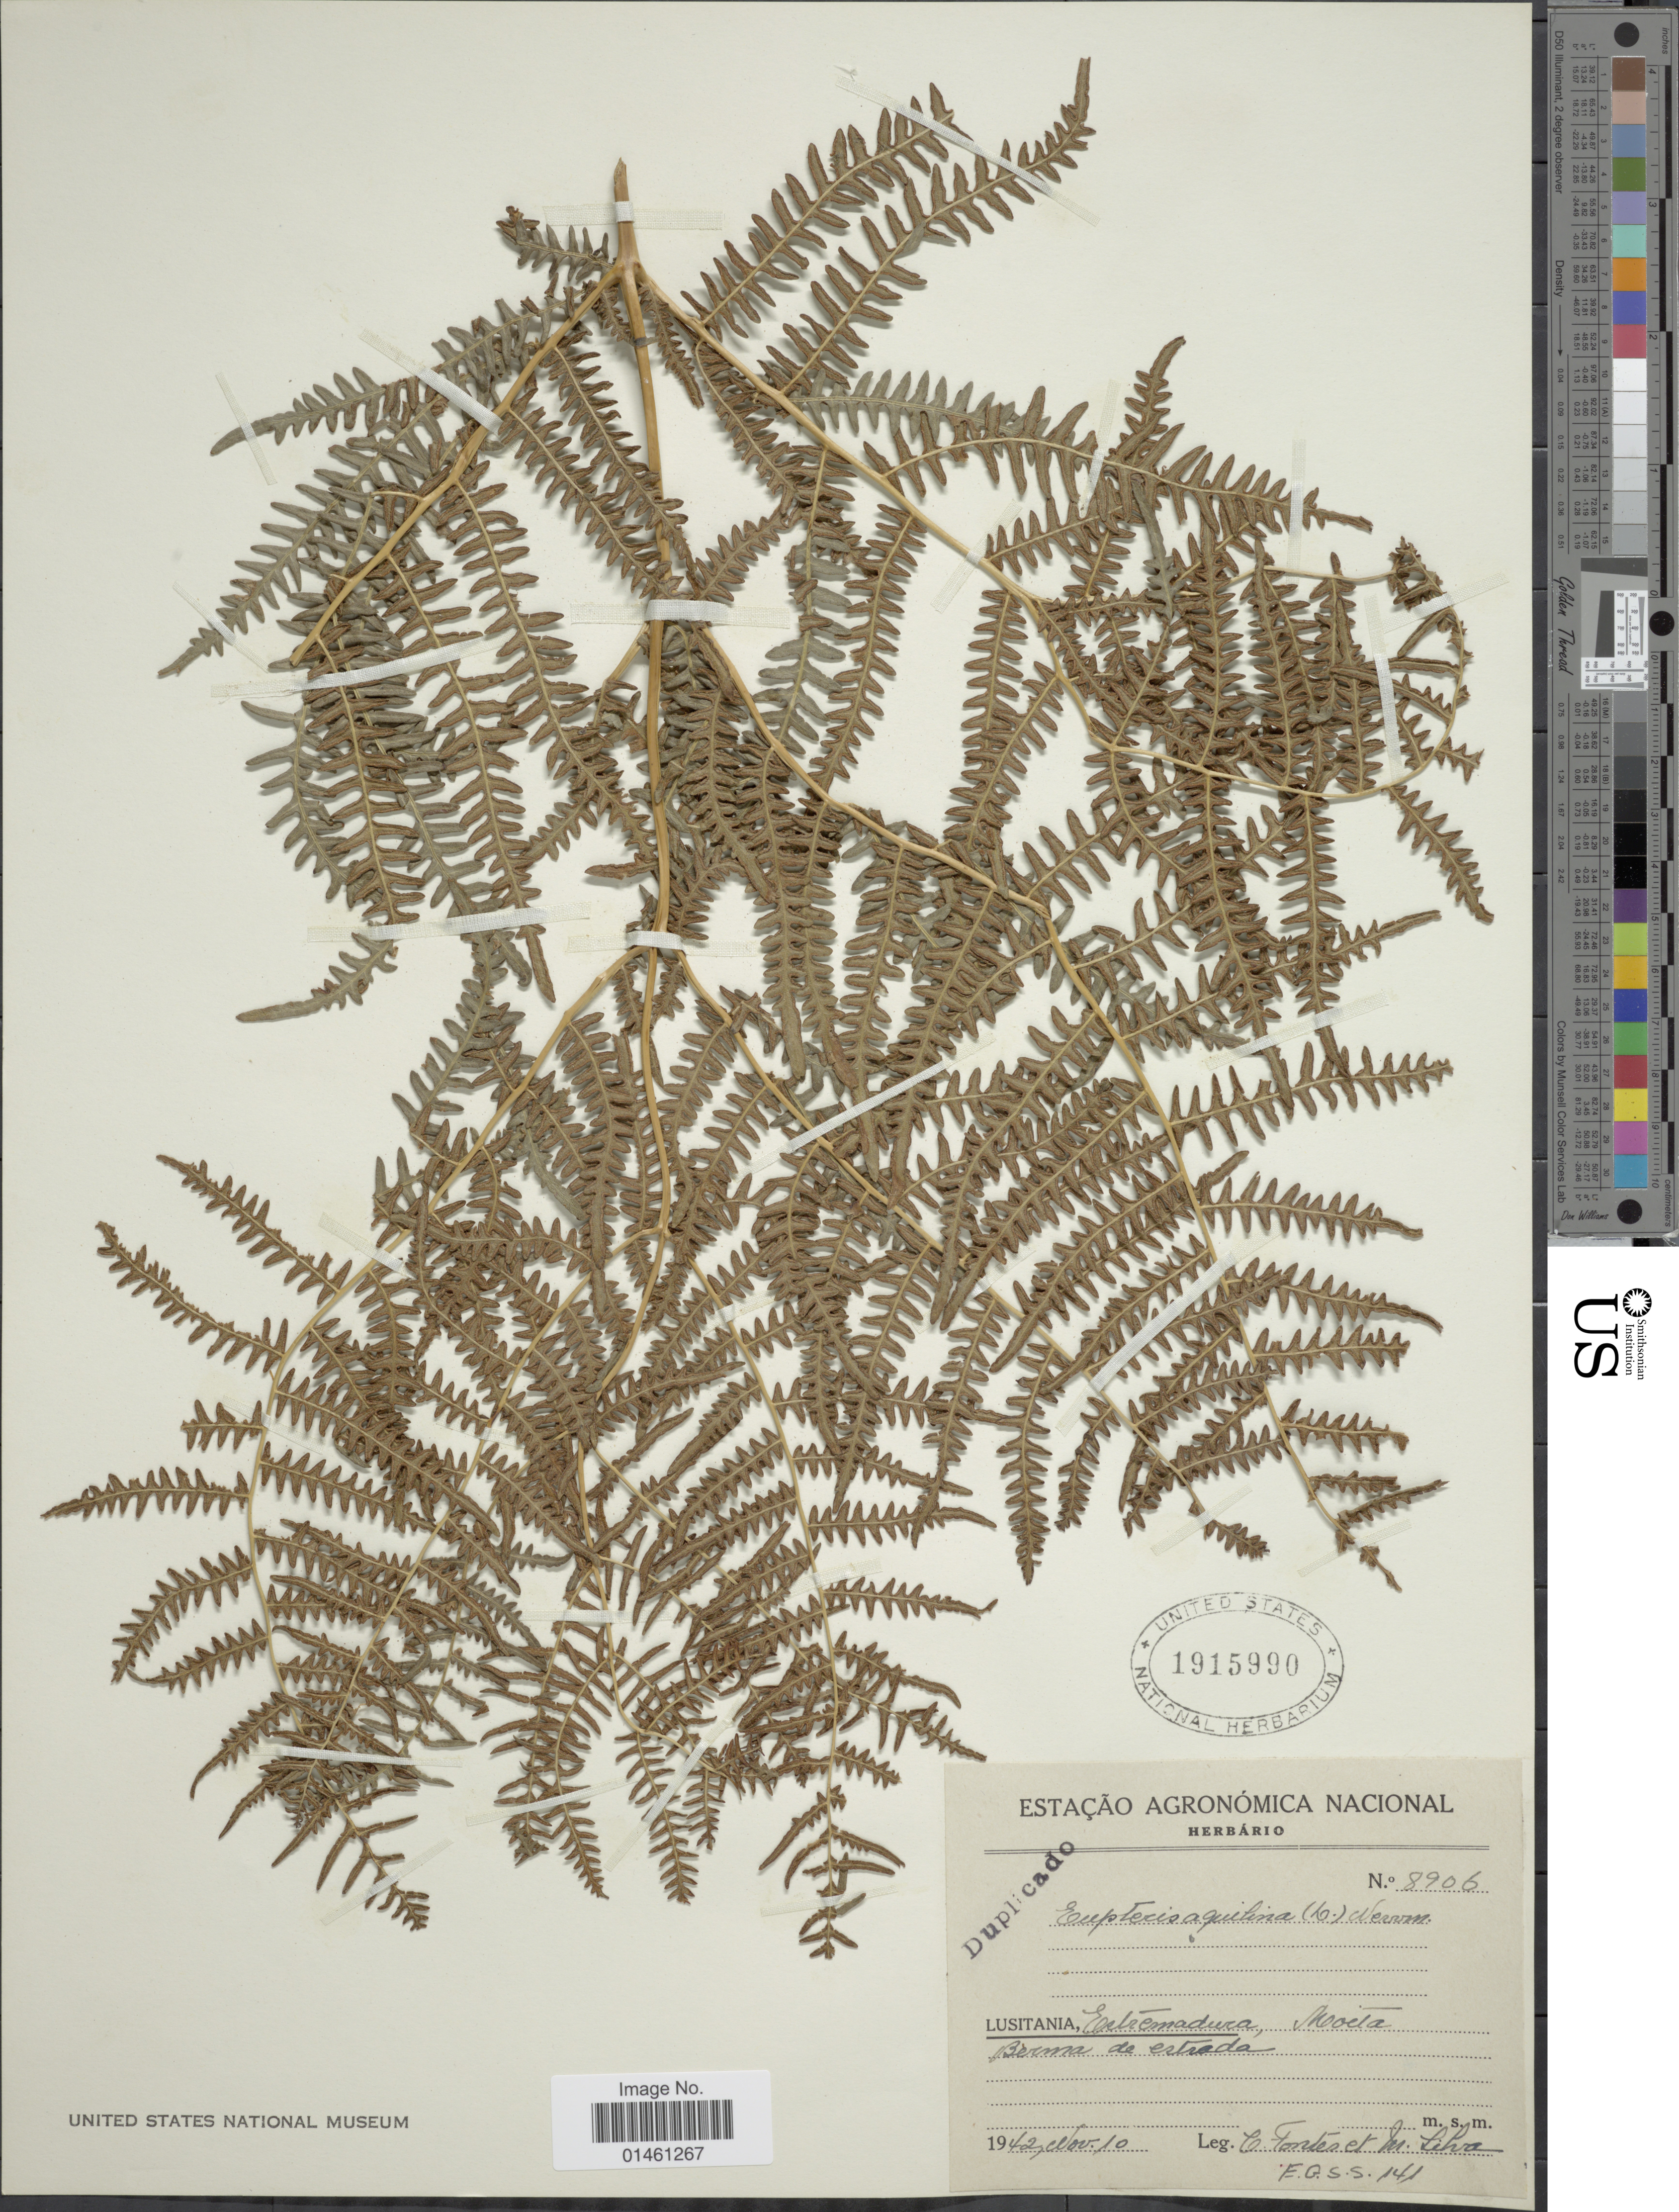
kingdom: Plantae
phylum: Tracheophyta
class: Polypodiopsida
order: Polypodiales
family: Dennstaedtiaceae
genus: Pteridium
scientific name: Pteridium aquilinum var. typicum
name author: R.M. Tryon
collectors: C. Fontes & M. Silva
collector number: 8906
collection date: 1942-11-10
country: Portugal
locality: Lusitania, Estremadura, Moeta Berma de estrada [interpreted]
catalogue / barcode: US 1915990